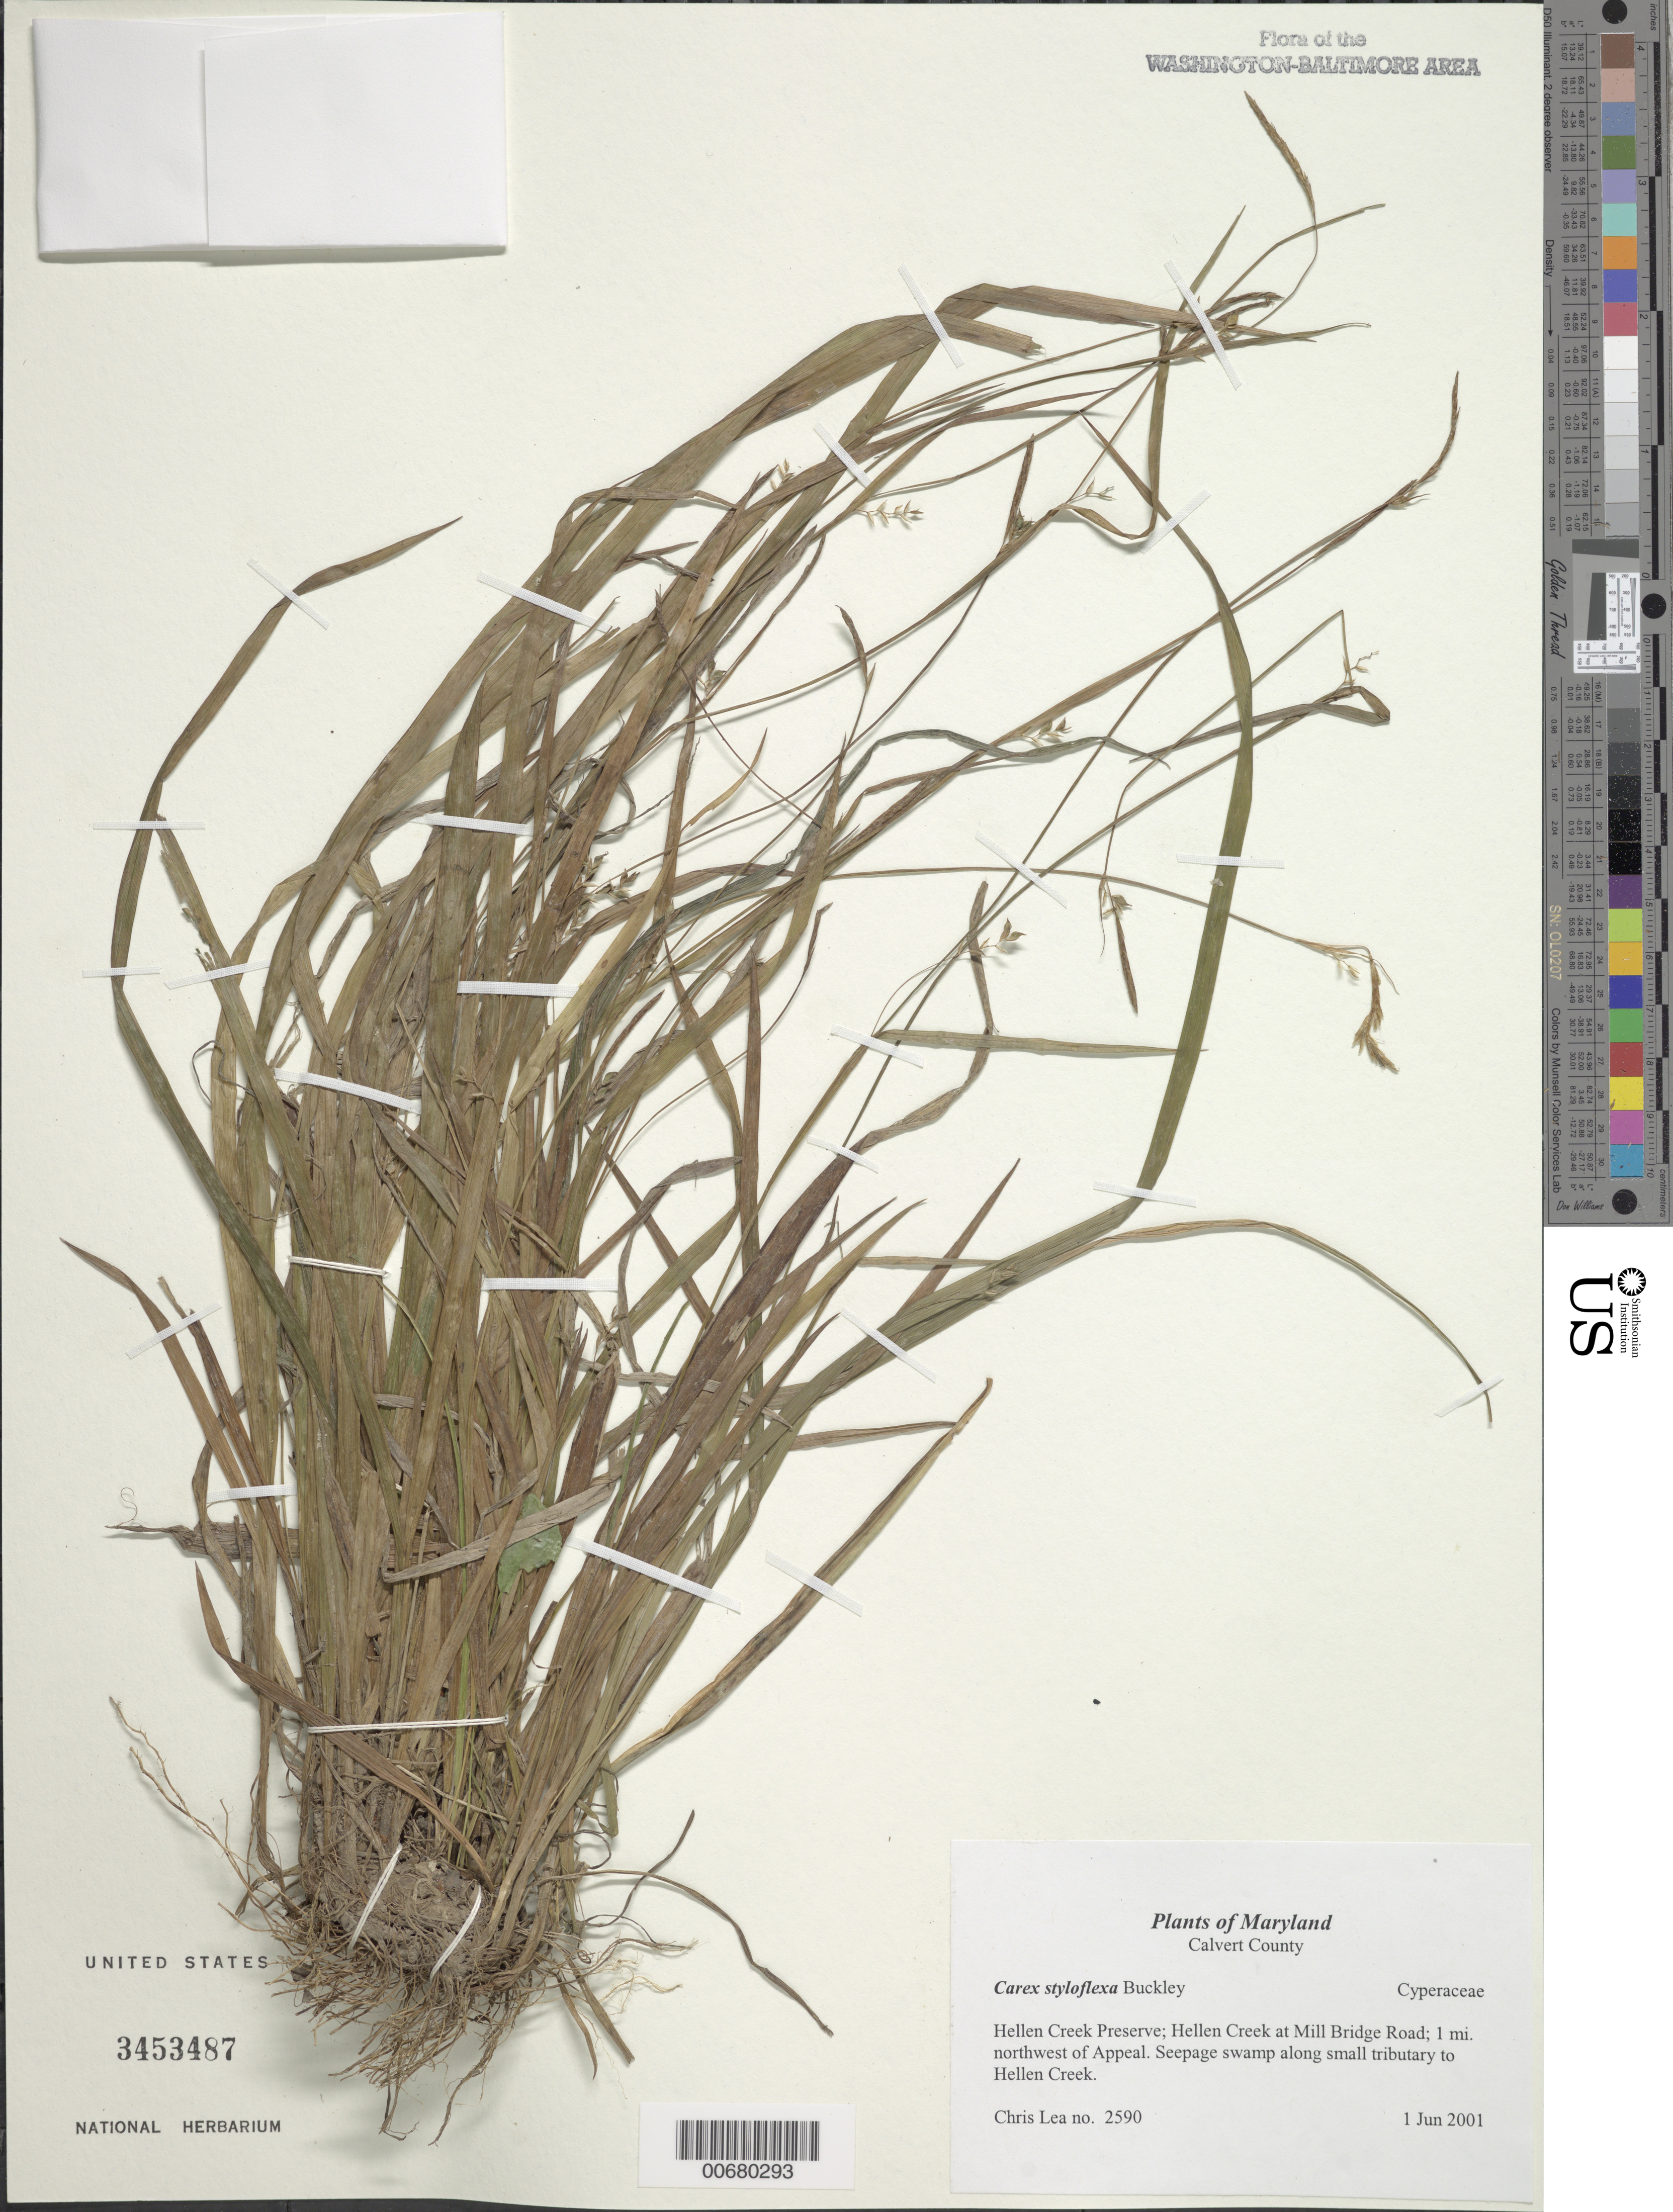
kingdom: Plantae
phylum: Tracheophyta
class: Liliopsida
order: Poales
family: Cyperaceae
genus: Carex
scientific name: Carex styloflexa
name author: Buckley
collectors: C. Lea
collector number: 2590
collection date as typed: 1 Jun 2001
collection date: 2001-06-01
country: United States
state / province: Maryland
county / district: Calvert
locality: Hellen Creek Preserve; Hellen Creek at Mill Bridge Road; 1 mi. northwest of Appeal.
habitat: Seepage swamp along small tributary.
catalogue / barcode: US 3453487